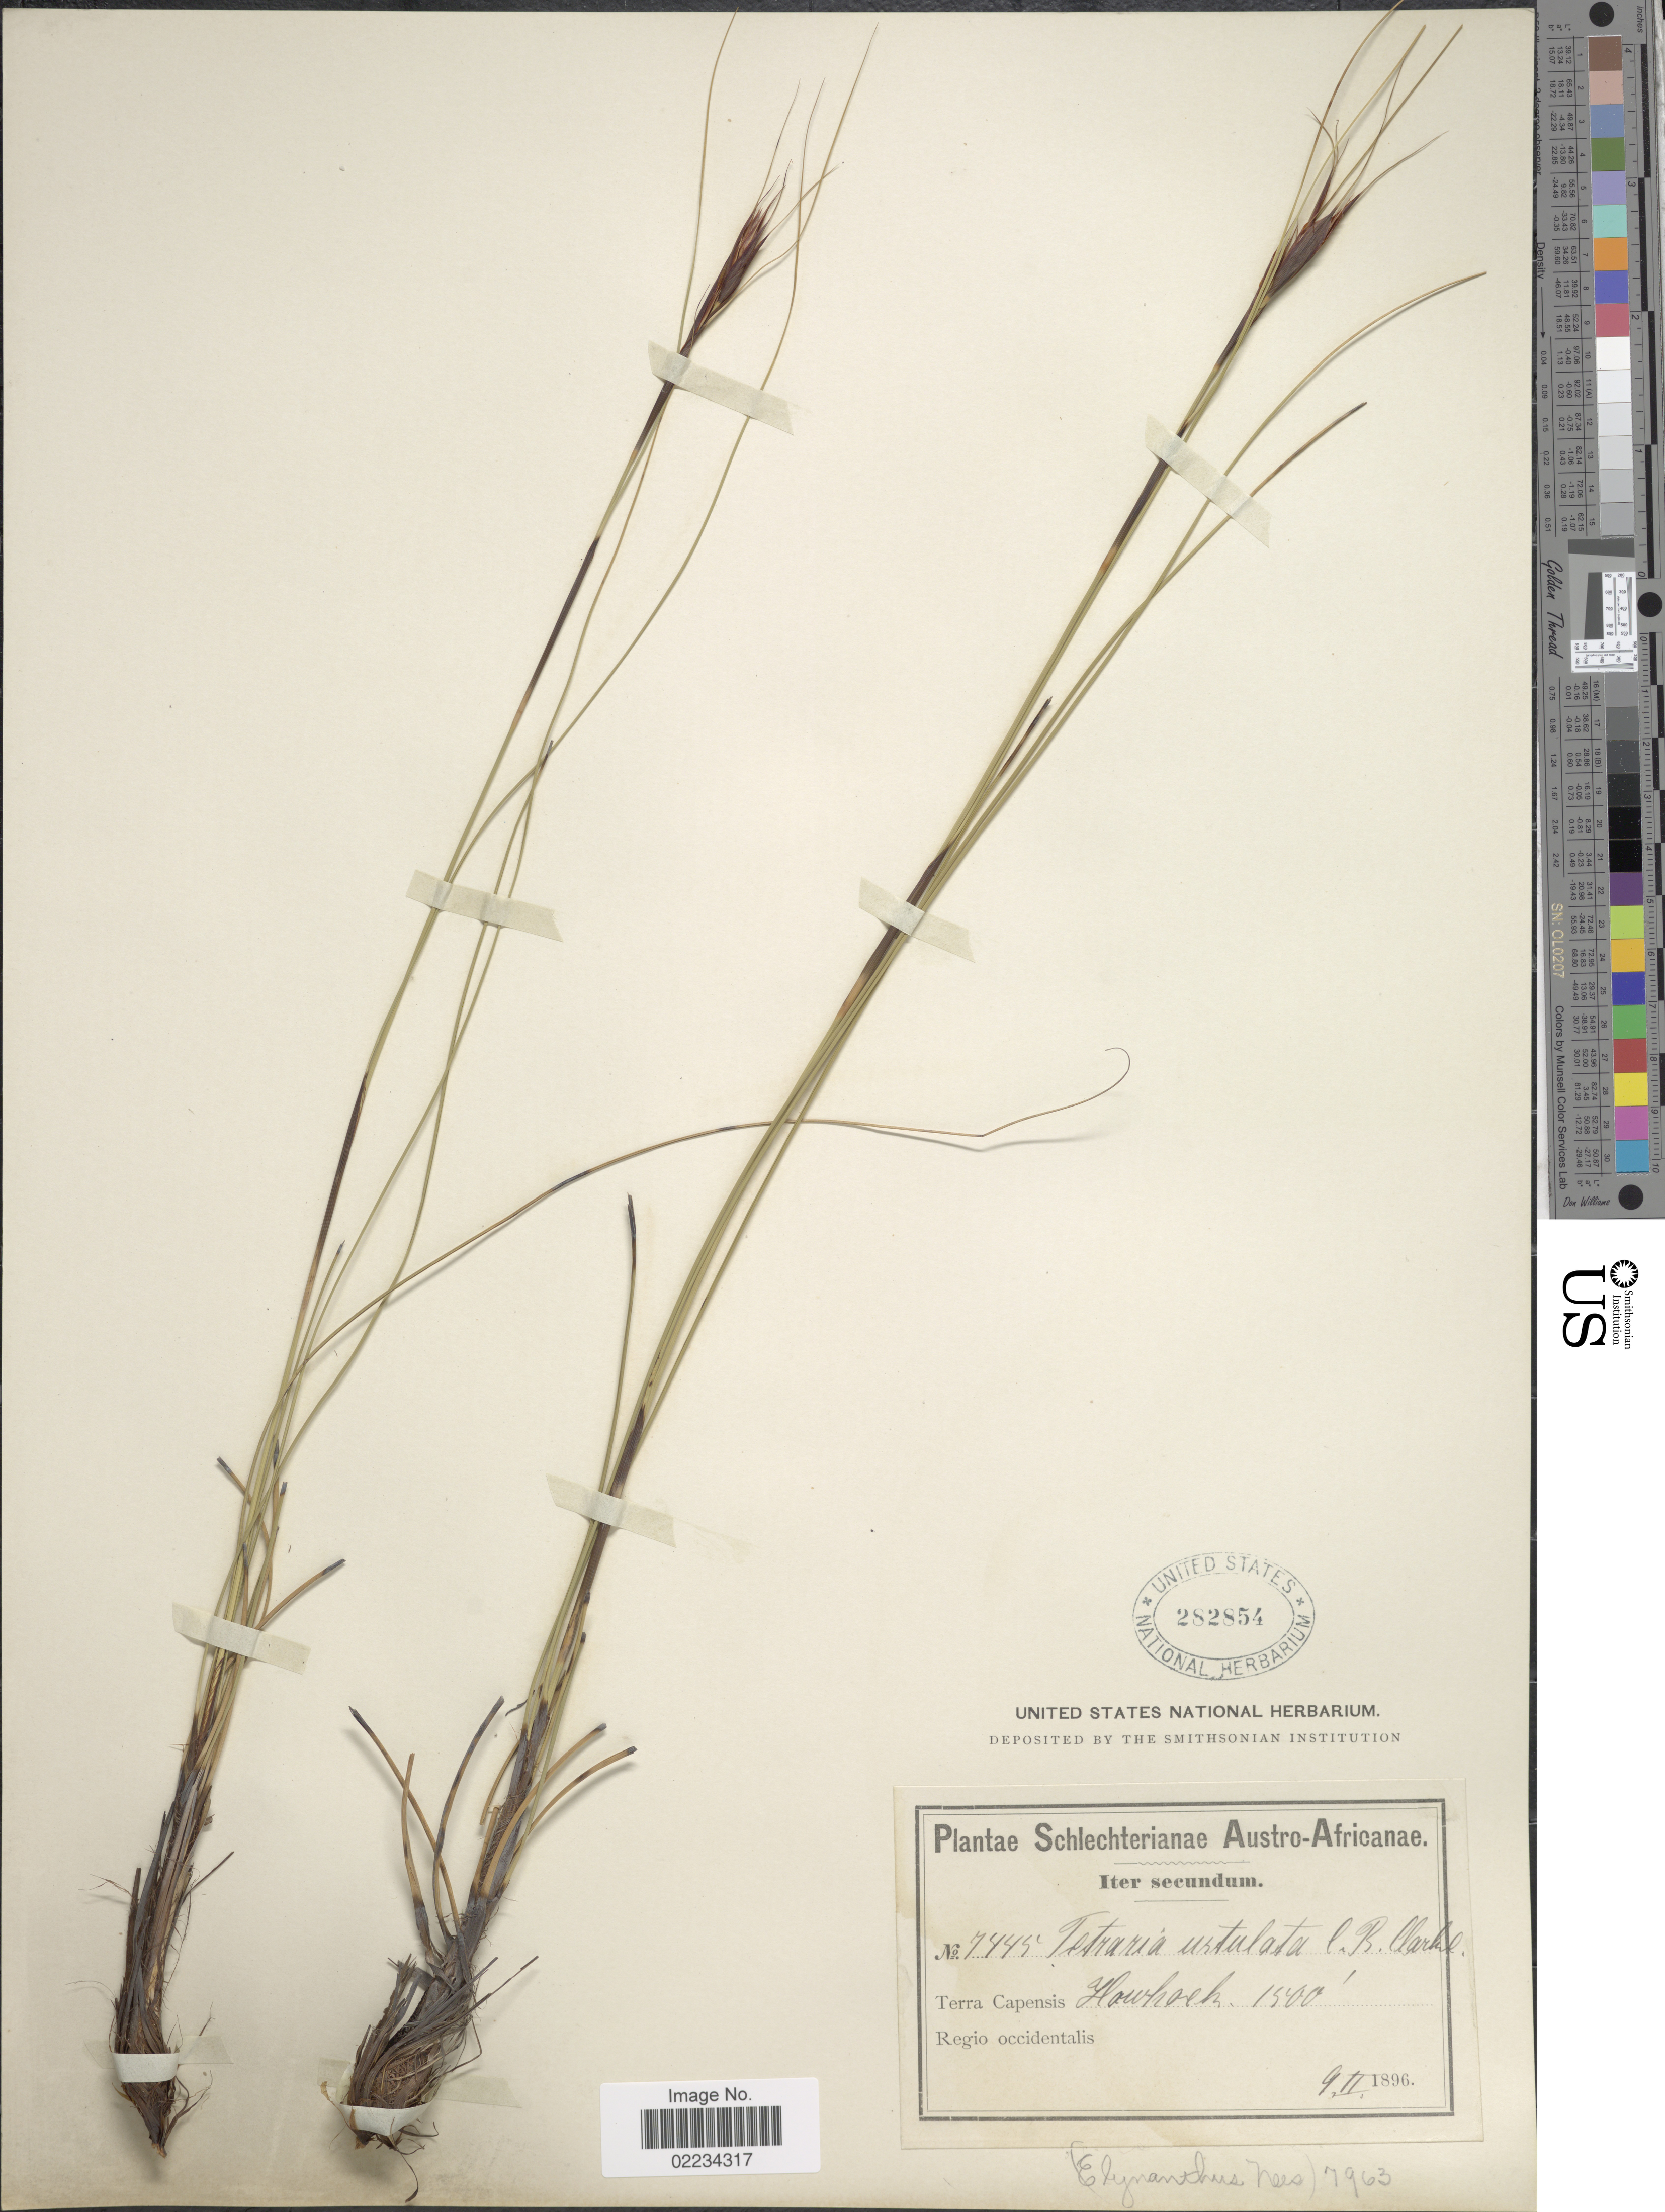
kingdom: Plantae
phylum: Tracheophyta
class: Liliopsida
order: Poales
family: Cyperaceae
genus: Tetraria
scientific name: Tetraria ustulata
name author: (L.) C.B. Clarke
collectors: Schlechter, --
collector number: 7445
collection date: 1896-02-09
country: South Africa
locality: Austro-Africanae, Iter secundum, Terra Capensis, How Hoek, Regio occidentalis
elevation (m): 457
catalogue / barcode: US 282854